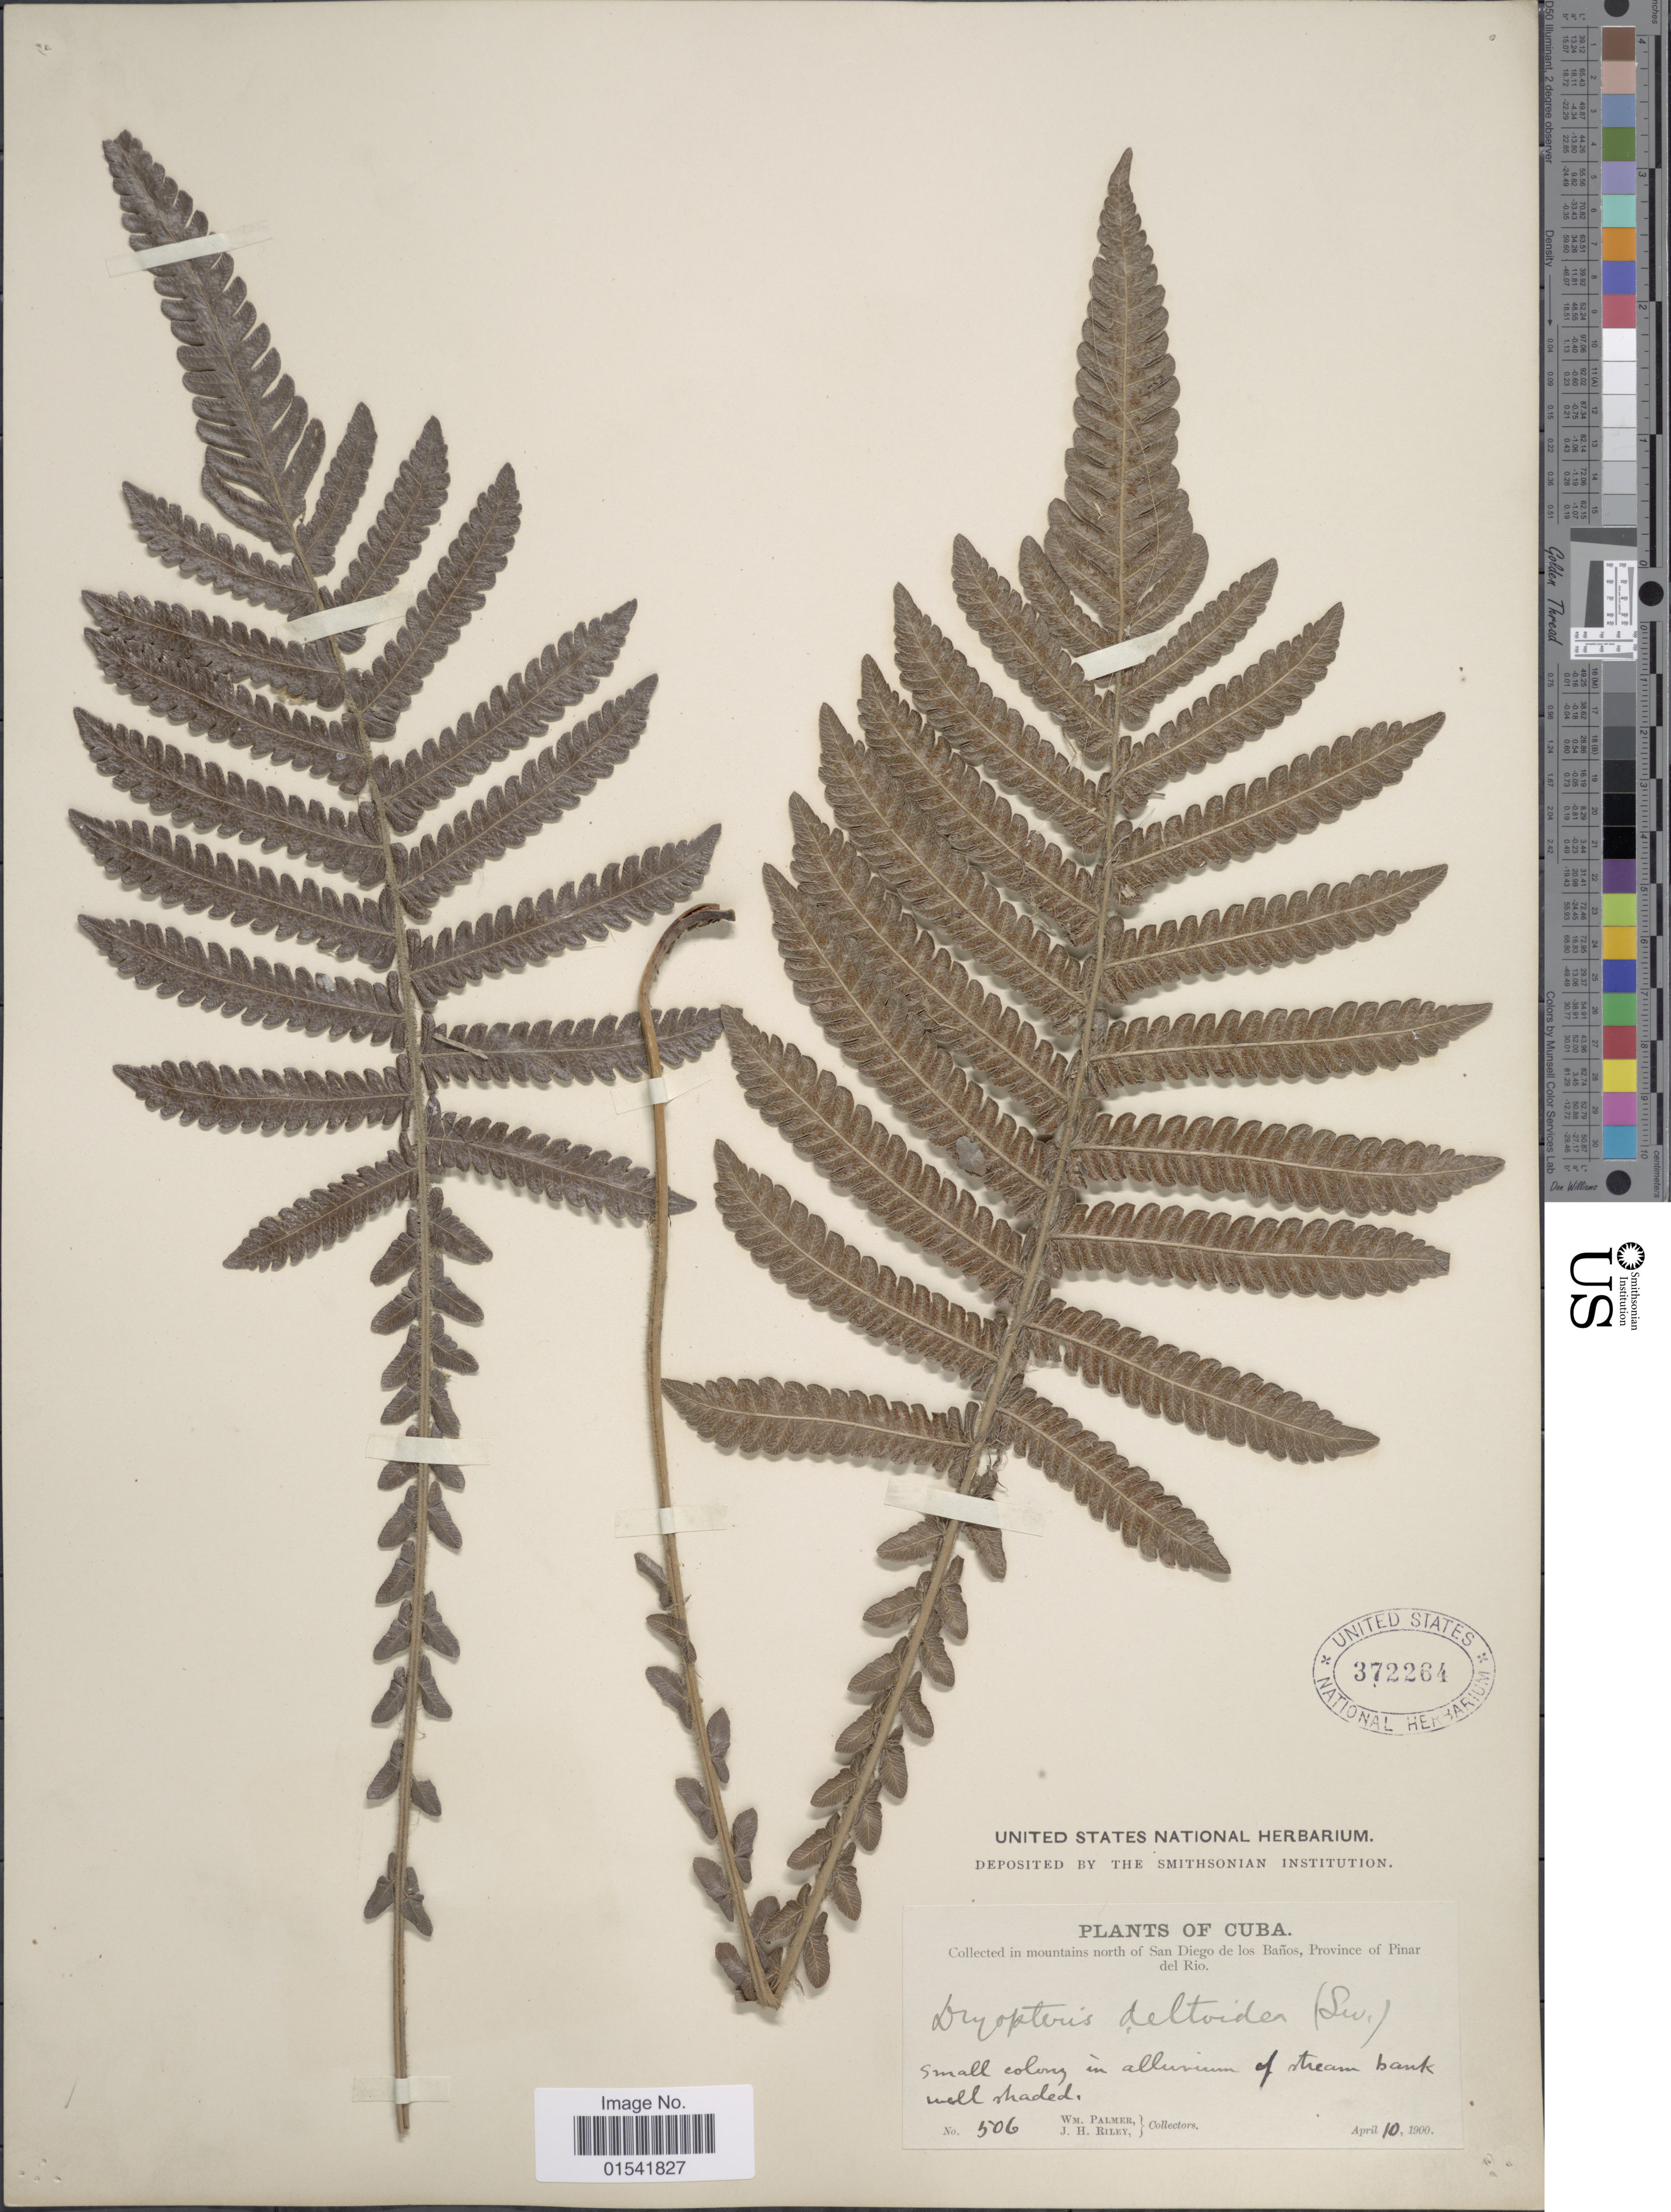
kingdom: Plantae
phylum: Tracheophyta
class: Polypodiopsida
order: Polypodiales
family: Thelypteridaceae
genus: Steiropteris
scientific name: Steiropteris deltoidea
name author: (Sw.) Pic. Serm.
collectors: W. Palmer & J. H. Riley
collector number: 506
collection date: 1900-04-10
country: Cuba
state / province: Pinar del Río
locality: In mountains north of San Diego de los Baños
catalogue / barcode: US 372264